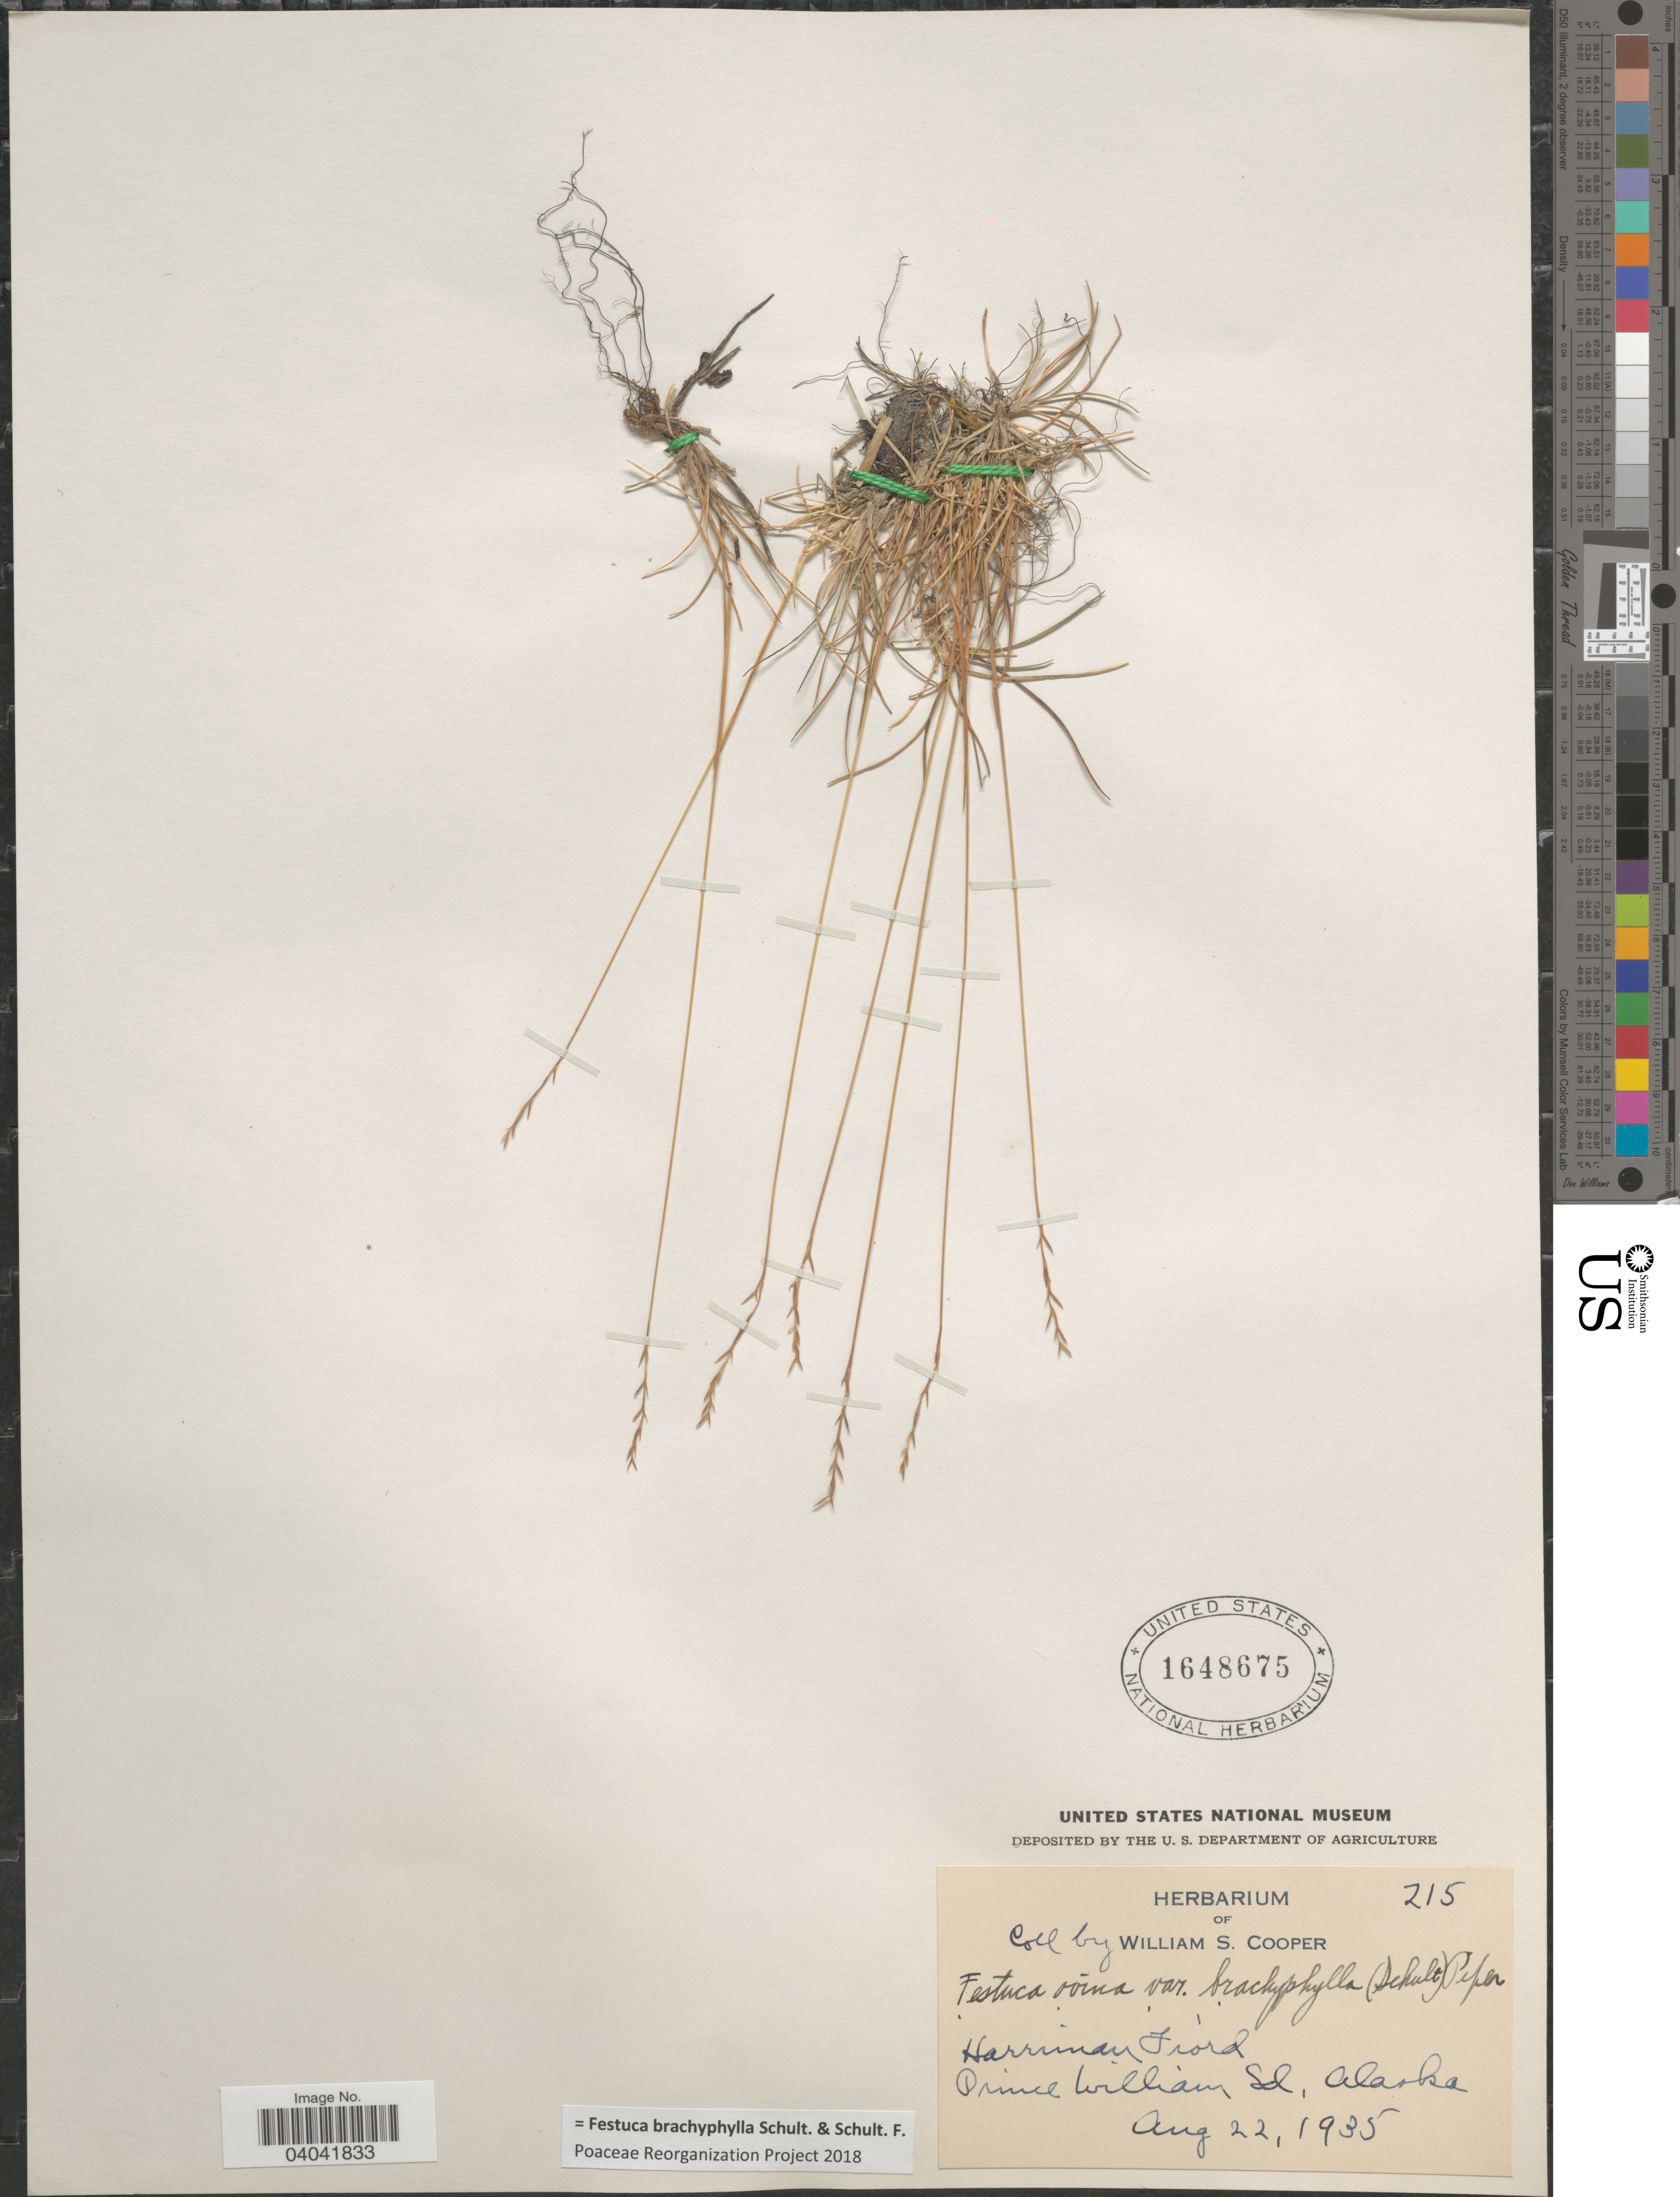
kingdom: Plantae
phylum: Tracheophyta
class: Liliopsida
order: Poales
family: Poaceae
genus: Festuca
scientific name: Festuca brachyphylla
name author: Schult. & Schult. f.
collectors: W. Cooper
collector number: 215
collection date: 1935-08-22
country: United States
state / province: Alaska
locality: Harriman Fiord. Prince William Id.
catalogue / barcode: US 1648675